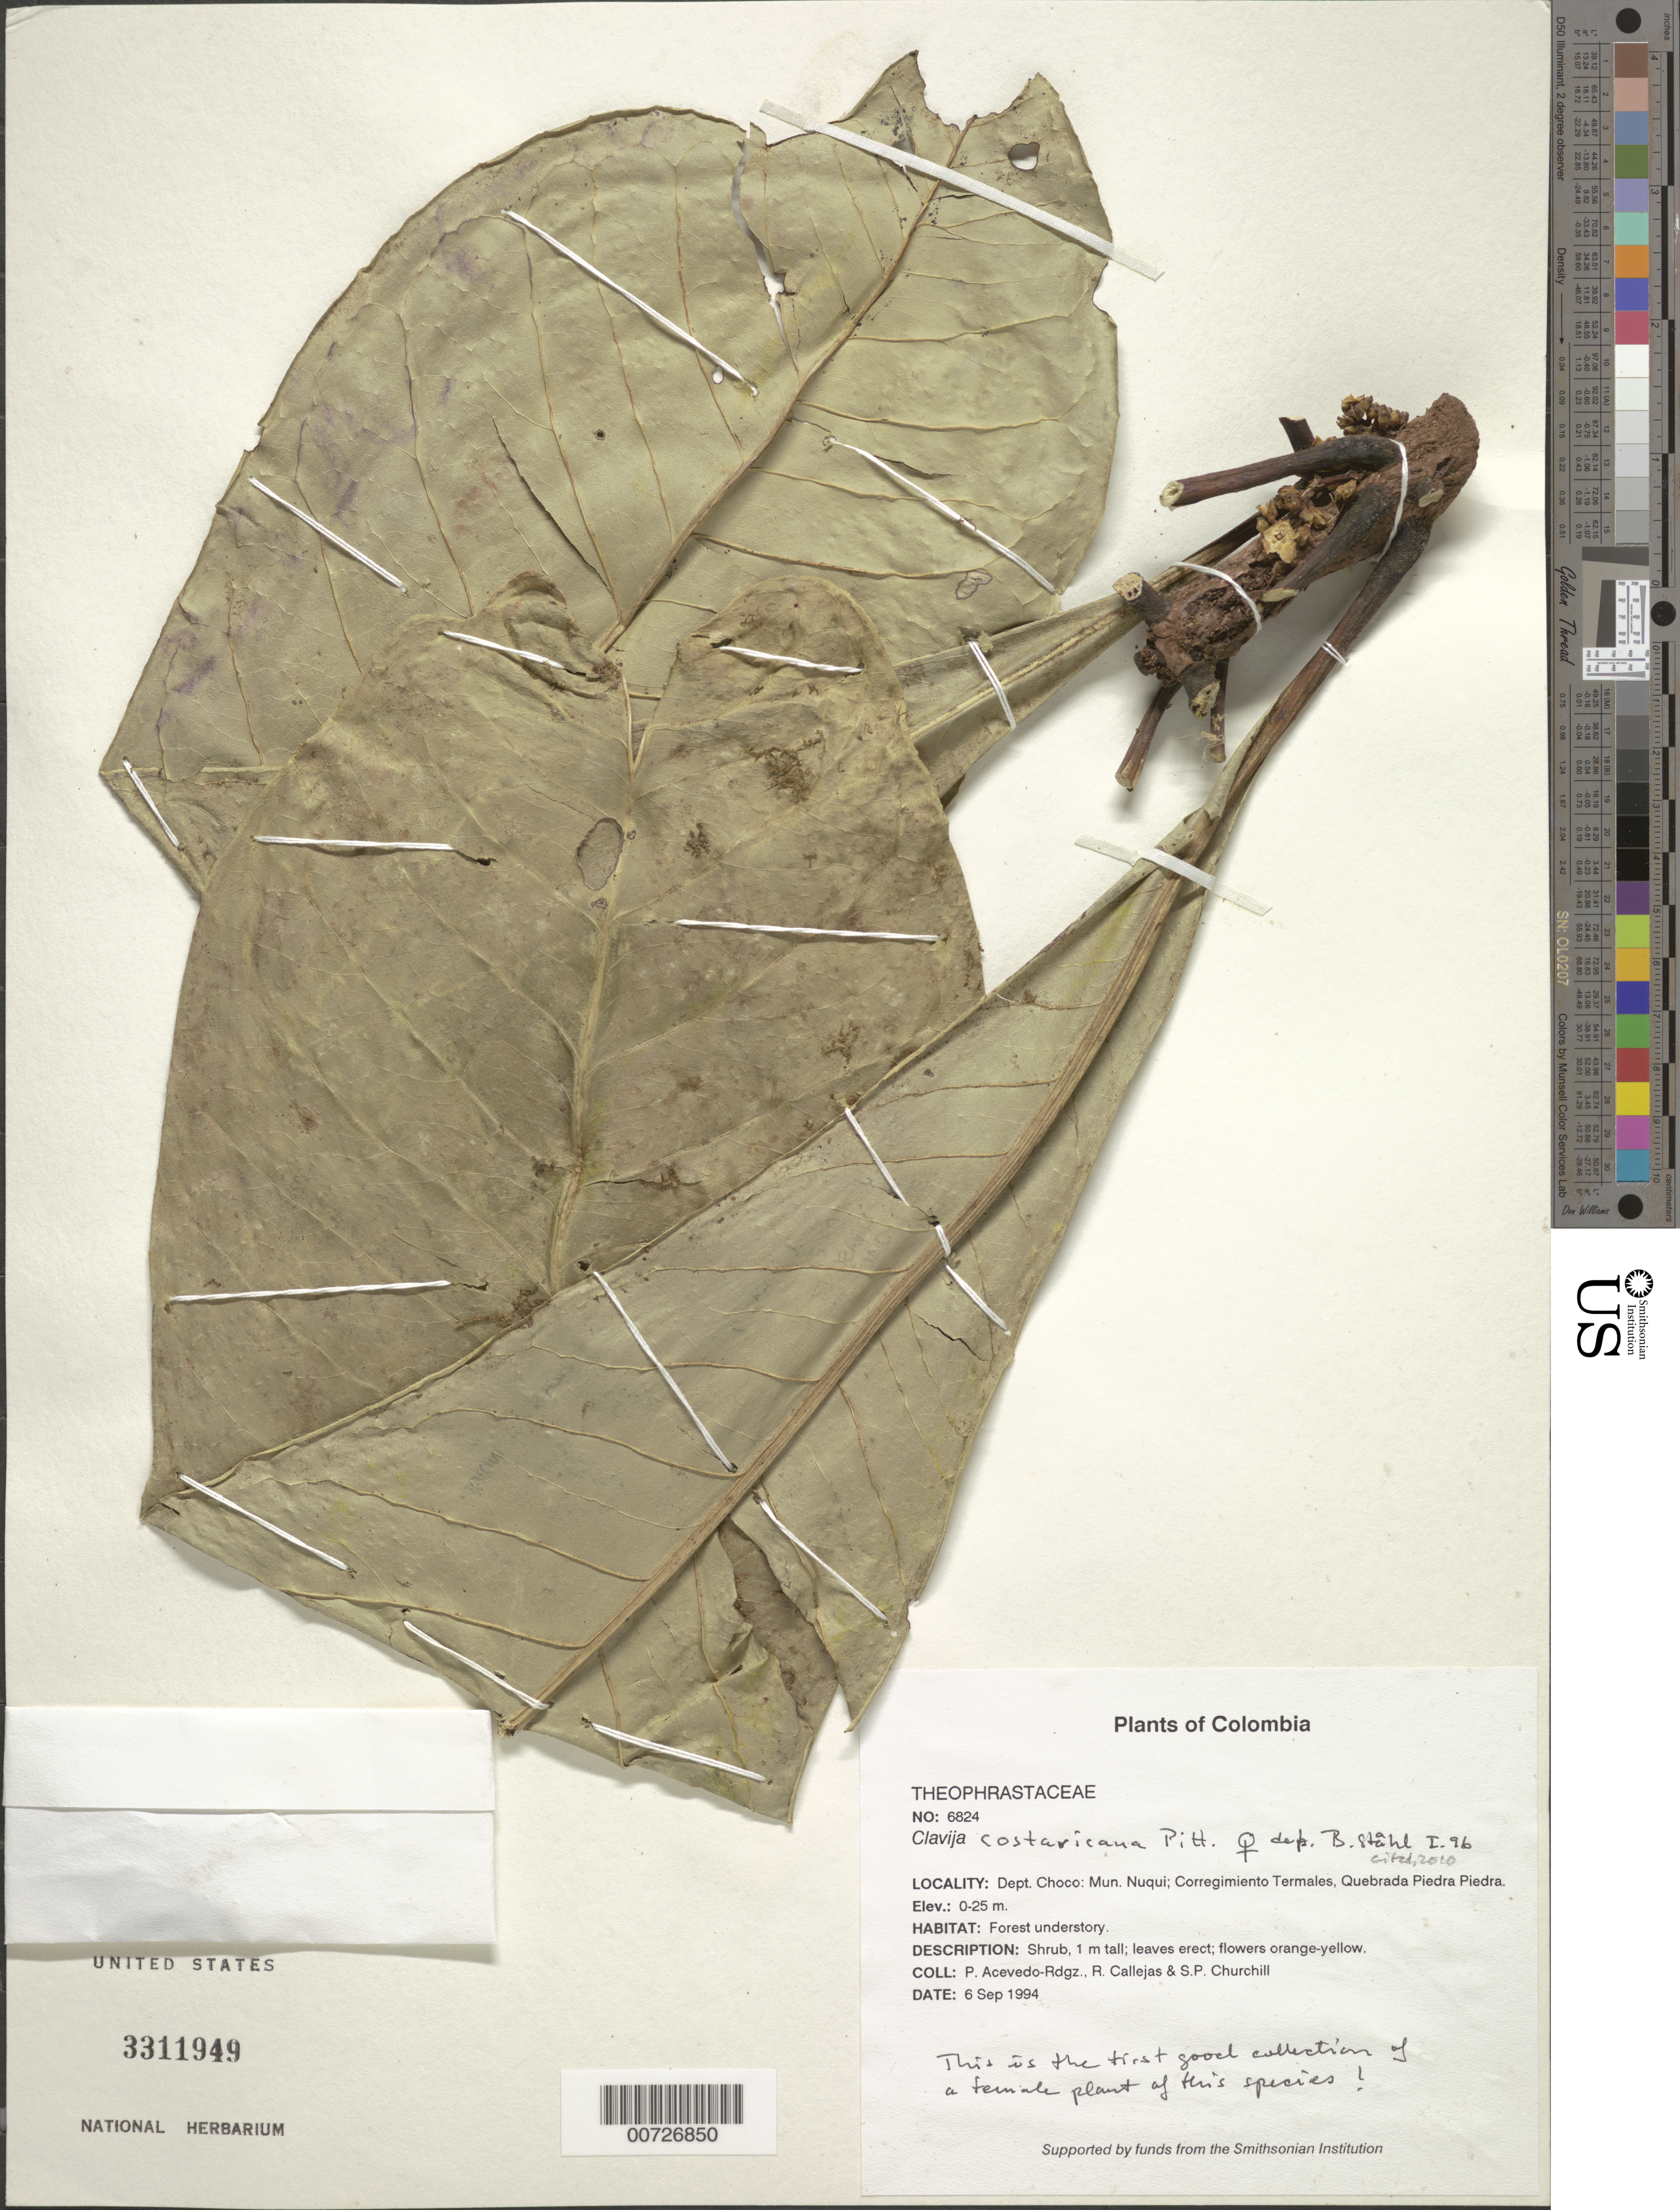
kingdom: Plantae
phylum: Tracheophyta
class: Magnoliopsida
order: Ericales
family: Primulaceae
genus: Clavija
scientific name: Clavija costaricana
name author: Pittier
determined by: Ståhl, B.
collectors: P. Acevedo-Rodr., R. Callejas & S. Churchill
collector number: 6824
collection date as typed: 06 Sep 1994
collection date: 1994-09-06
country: Colombia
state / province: Chocó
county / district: Nuqui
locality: Depart. Choco; Mun. Nuqui; Corregimiento Termales. Quebrada Piedra Piedra.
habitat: Forest understory.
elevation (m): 0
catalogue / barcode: US 3311949